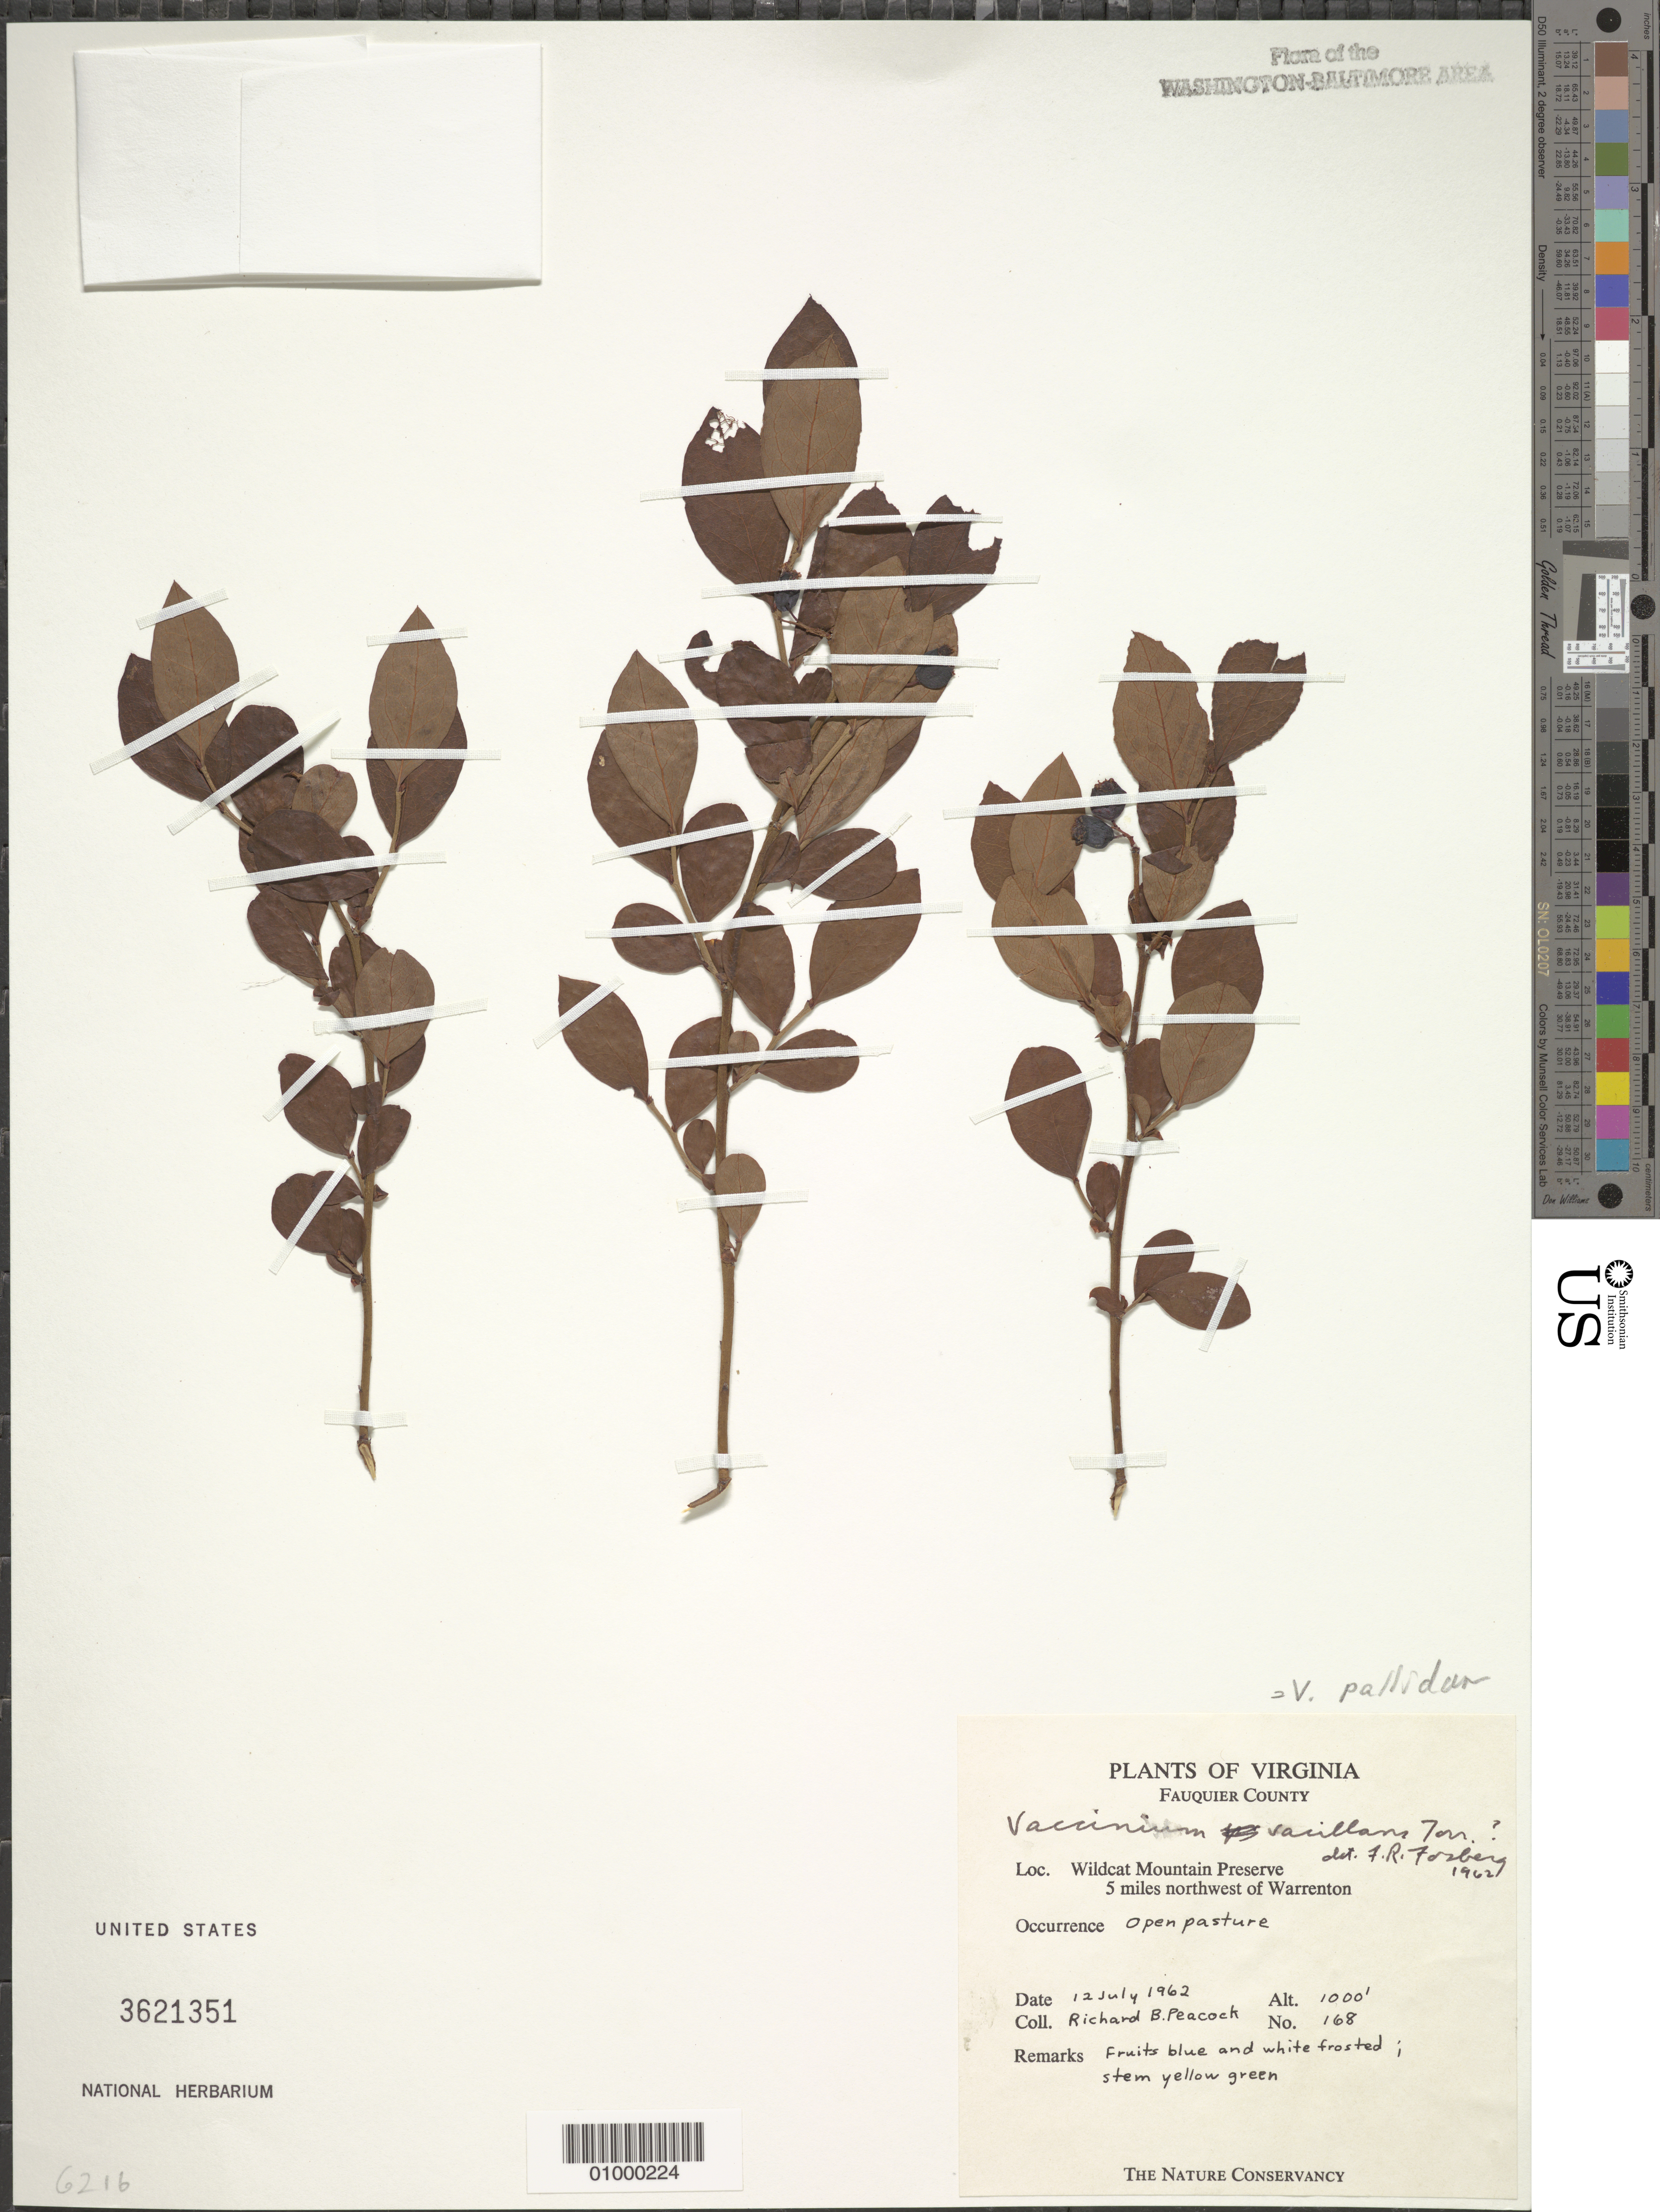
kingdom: Plantae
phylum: Tracheophyta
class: Magnoliopsida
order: Ericales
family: Ericaceae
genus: Vaccinium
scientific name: Vaccinium pallidum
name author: Aiton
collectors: R. Peacock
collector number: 168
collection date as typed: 12 Jul 1962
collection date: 1962-07-12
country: United States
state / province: Virginia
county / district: Fauquier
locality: Wildcat Mountain Preserve NW of Warrenton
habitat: open pasture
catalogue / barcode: US 3621351